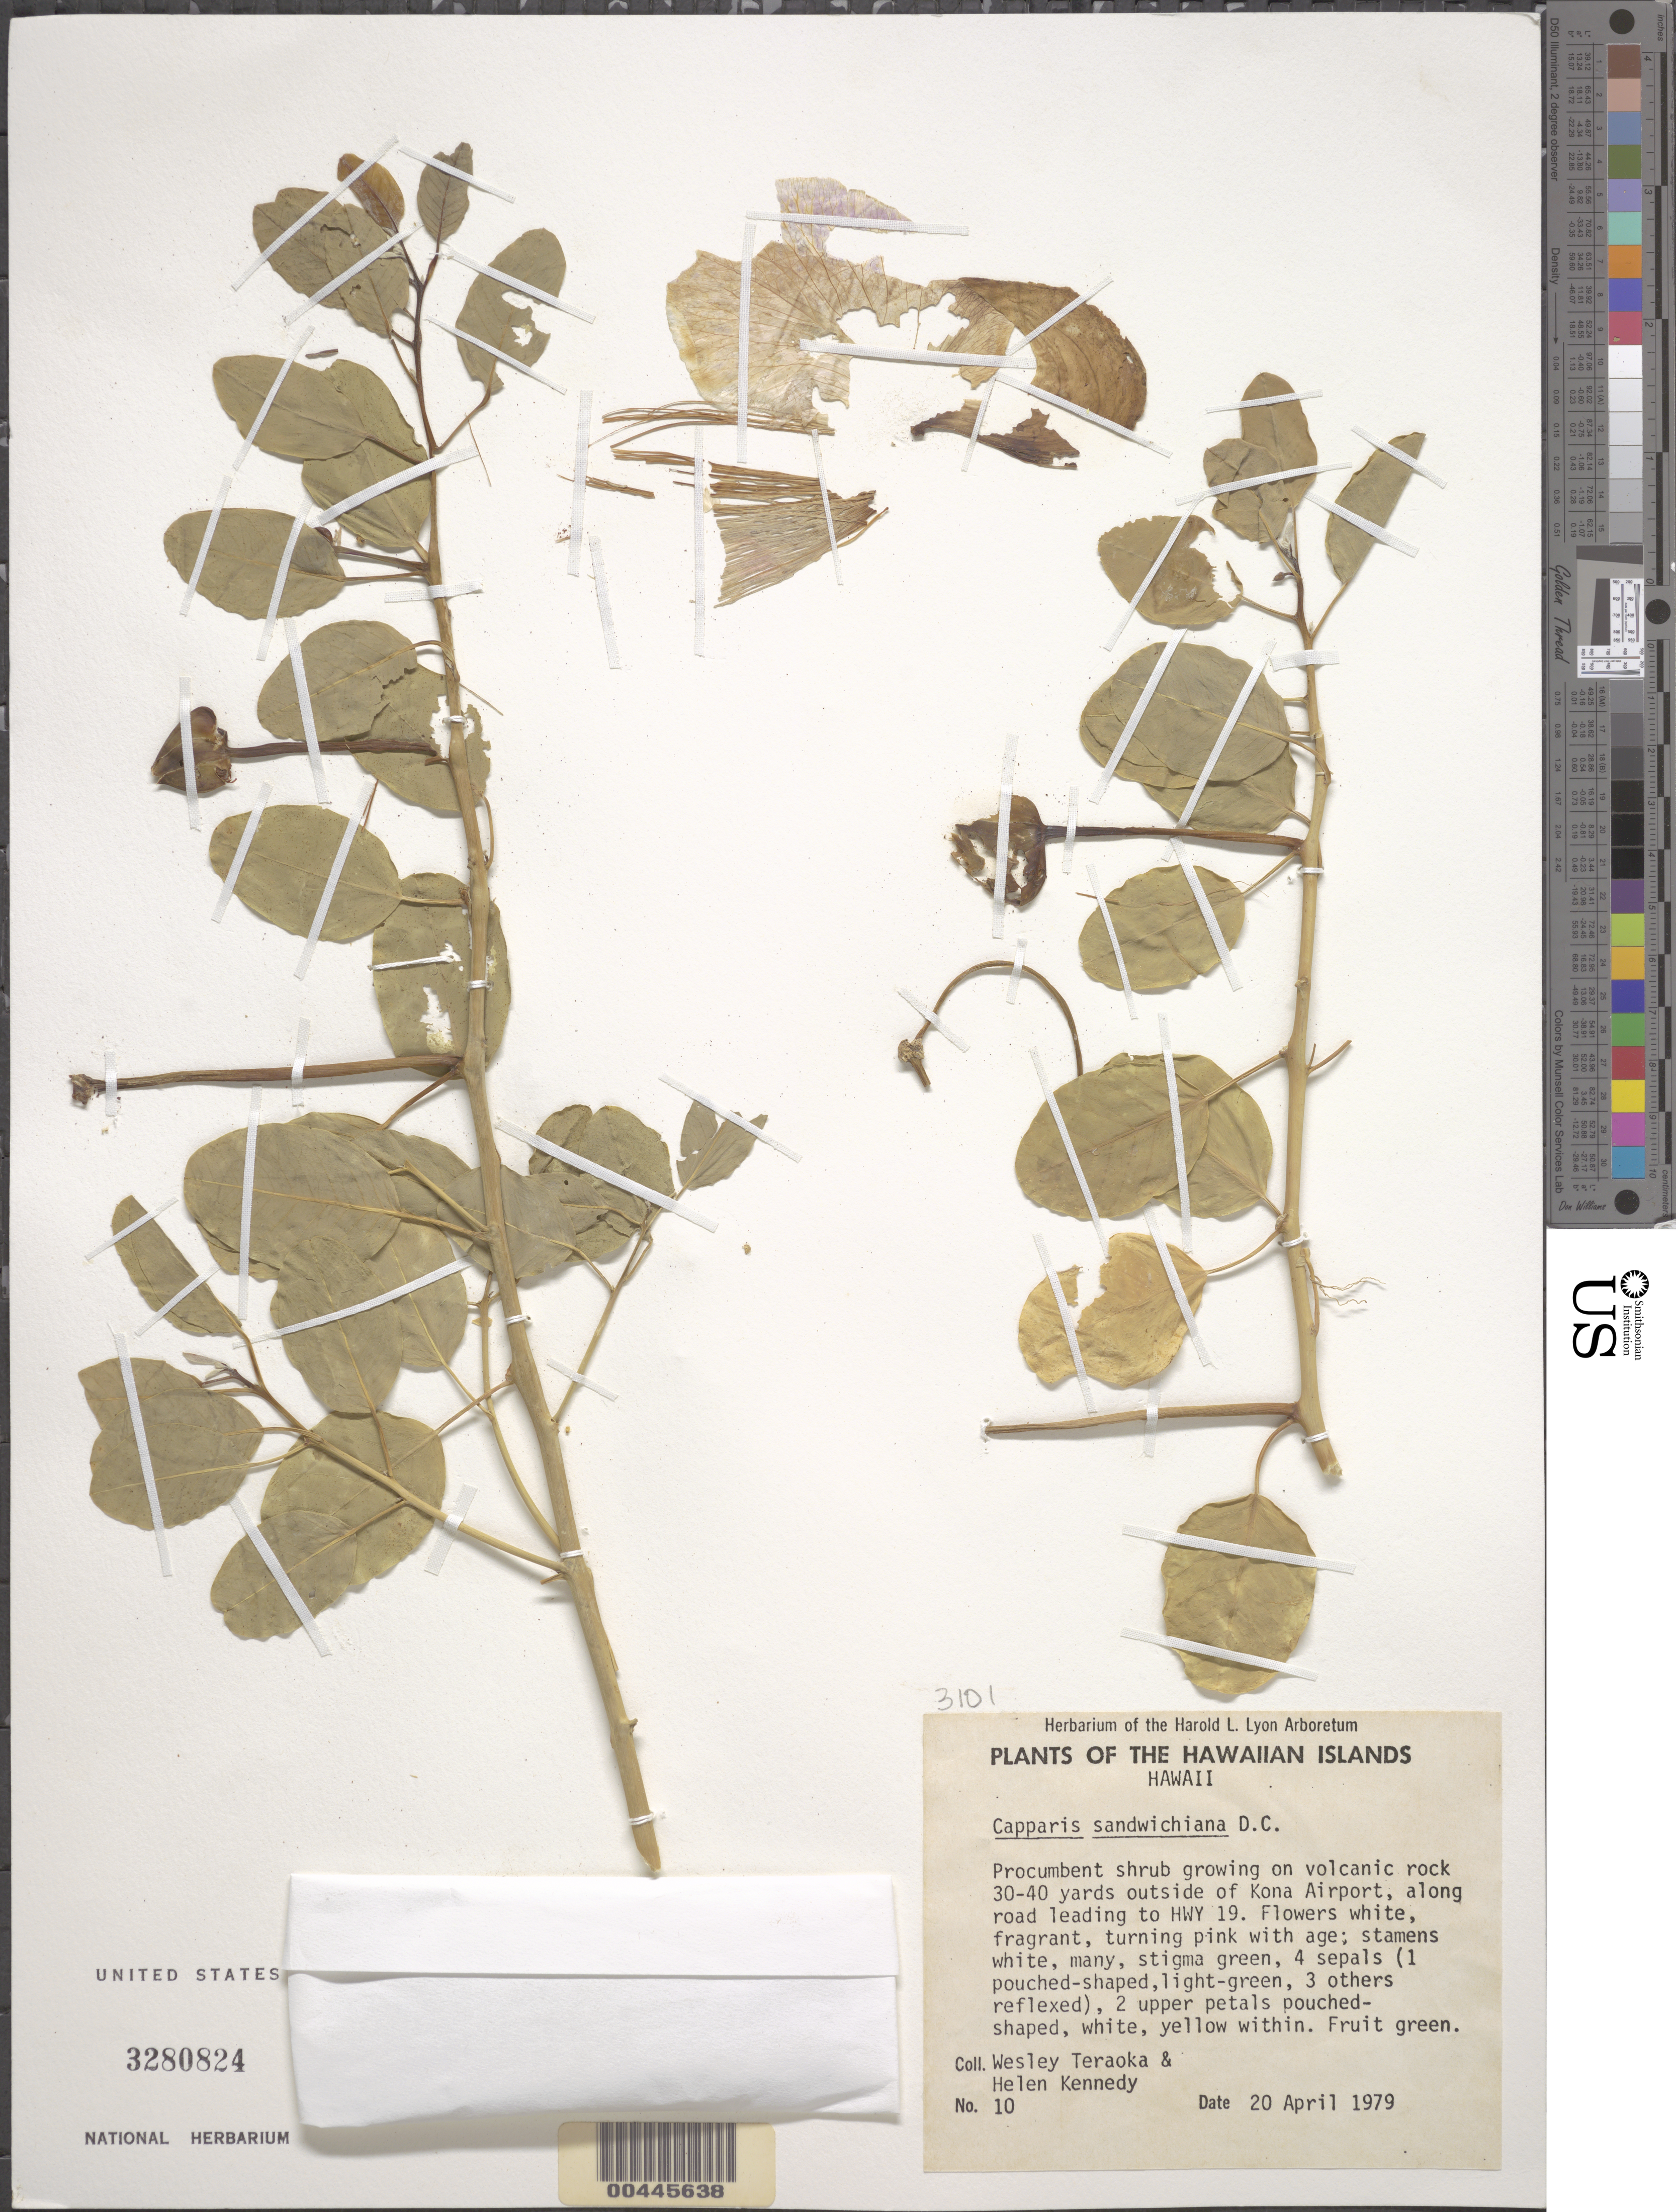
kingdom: Plantae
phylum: Tracheophyta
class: Magnoliopsida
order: Brassicales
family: Capparaceae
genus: Capparis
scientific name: Capparis sandwichiana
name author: DC.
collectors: W. Teraoka & H. Kennedy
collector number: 10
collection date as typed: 20 Apr 1979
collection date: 1979-04-20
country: United States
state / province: Hawaii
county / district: Hawaii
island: Hawaii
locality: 30-40 yards outside of Kona Airport, along rd. leading to Hwy. 19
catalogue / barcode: US 3280824